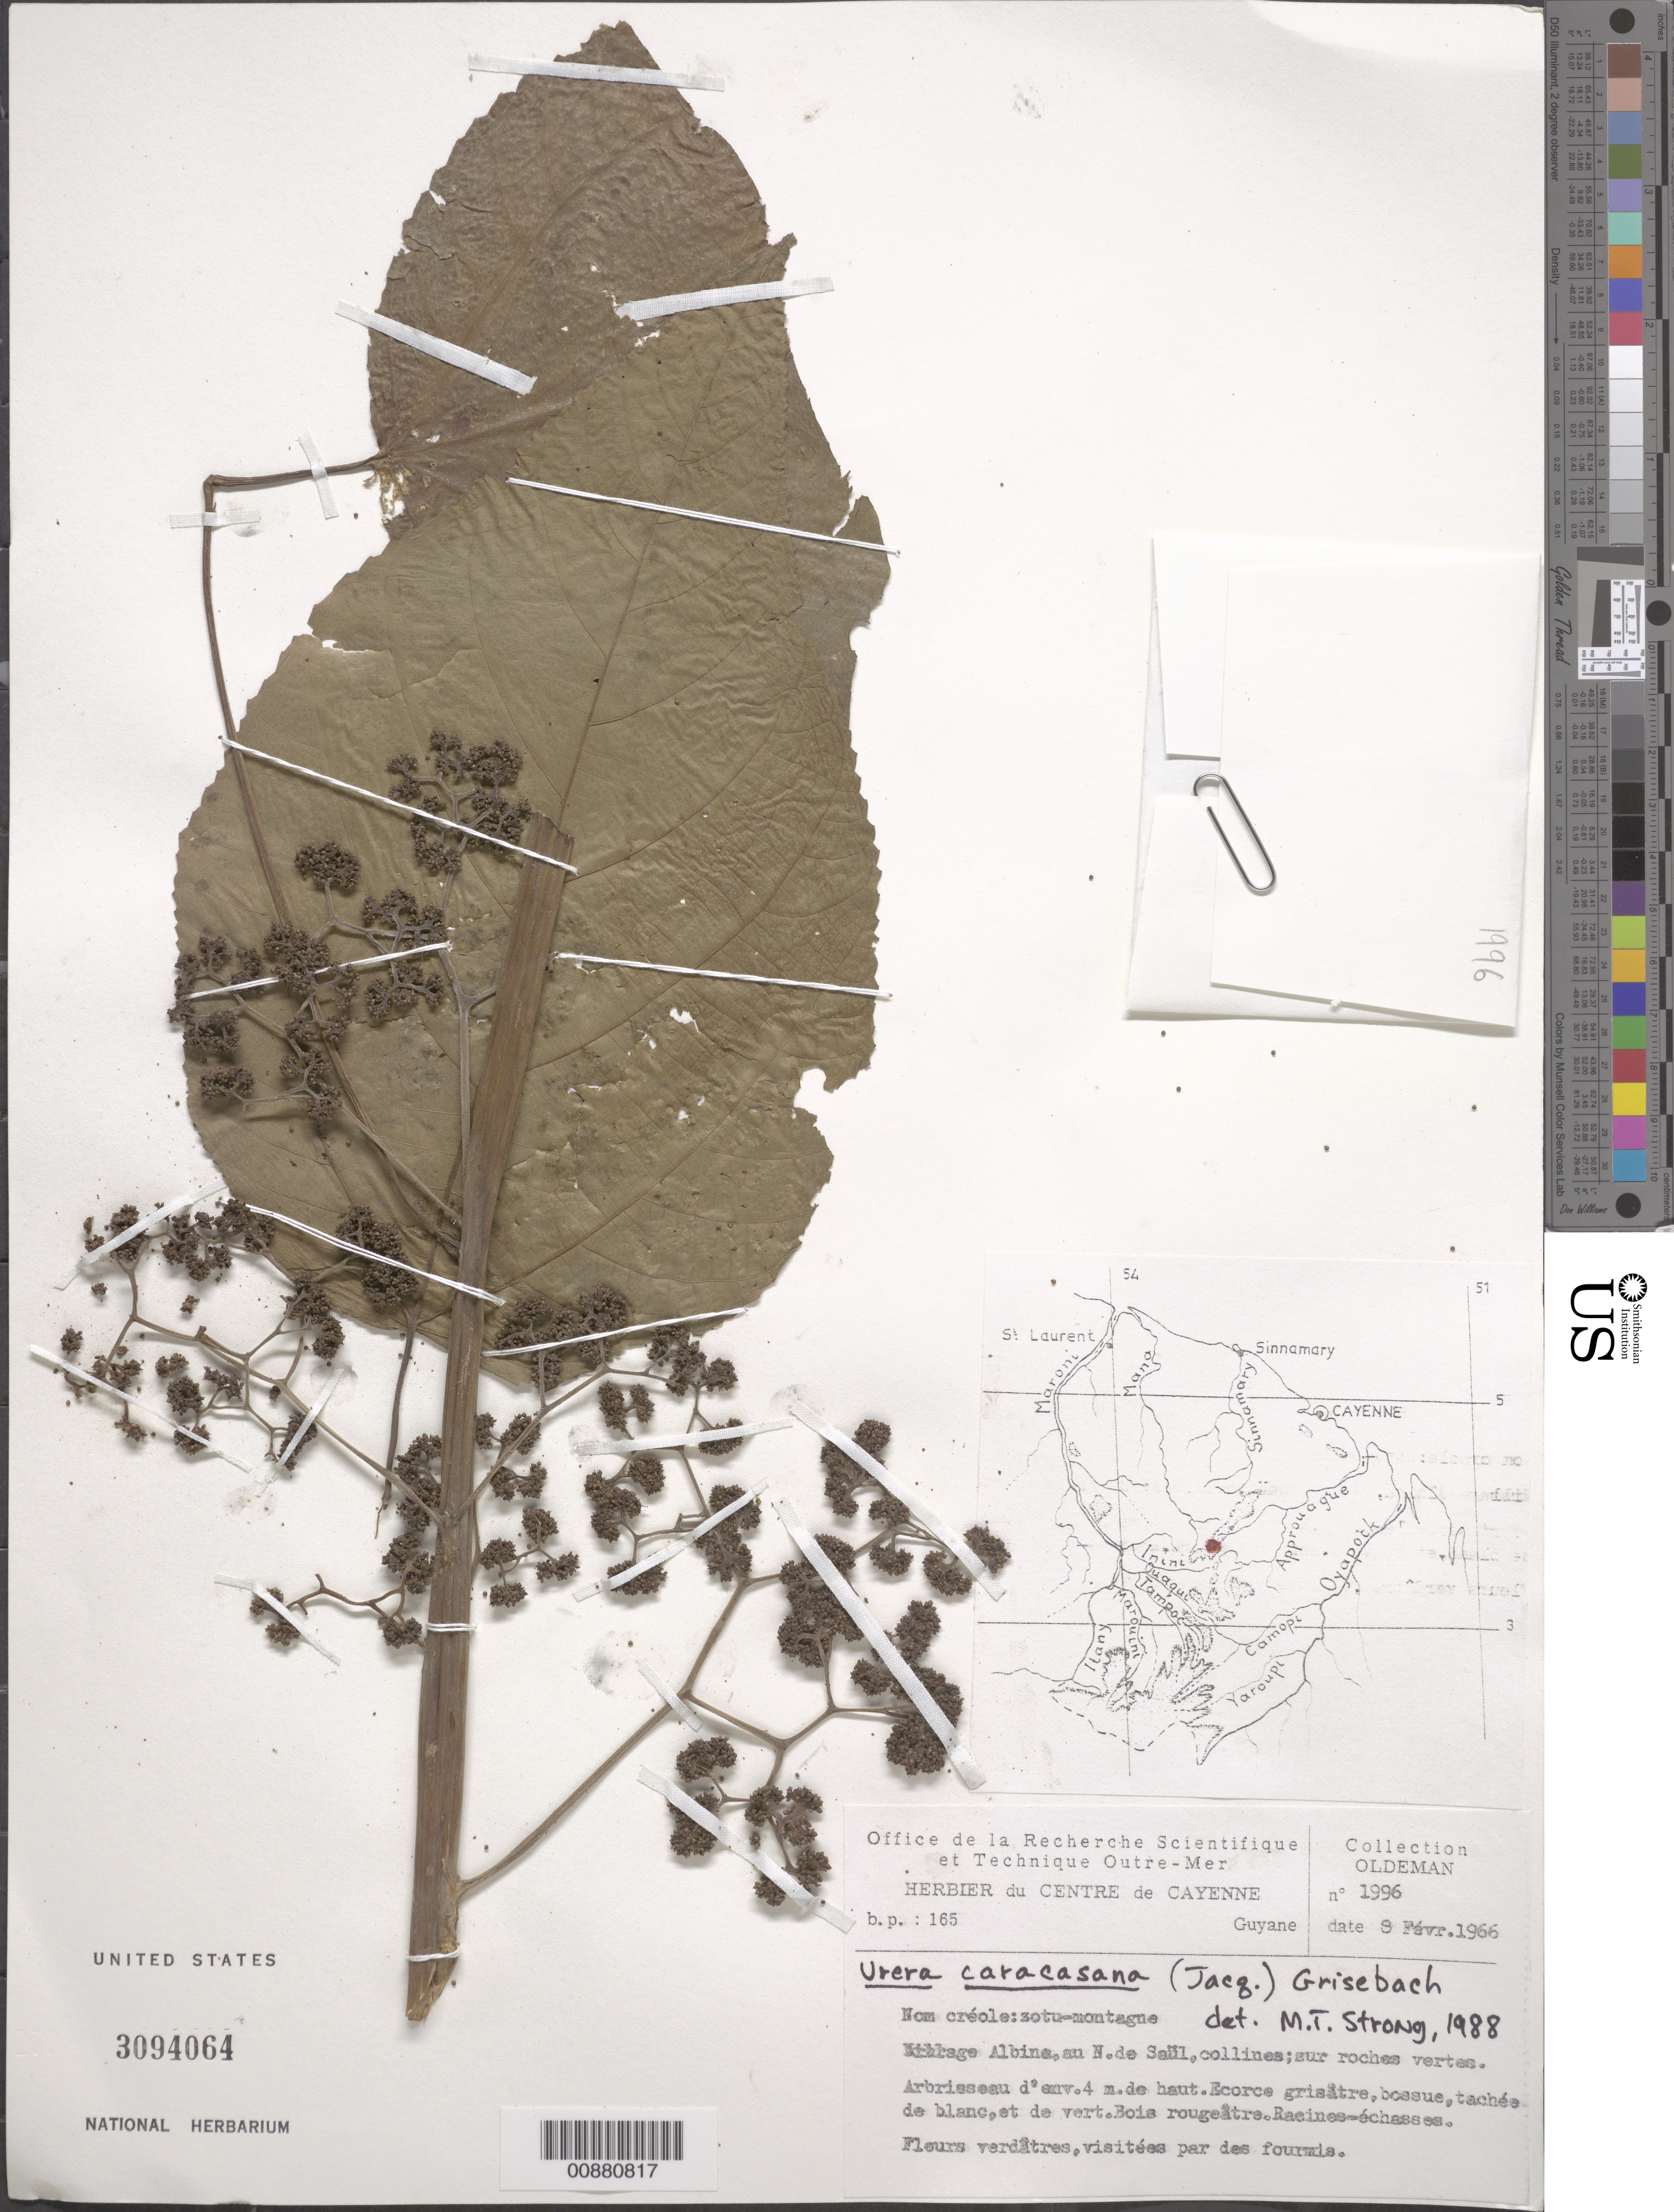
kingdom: Plantae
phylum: Tracheophyta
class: Magnoliopsida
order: Rosales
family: Urticaceae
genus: Urera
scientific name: Urera caracasana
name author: (Jacq.) Gaudich. ex Griseb.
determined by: Strong, M. T., (US), Smithsonian Institution - National Museum of Natural History (UNITED STATES)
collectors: R. Oldeman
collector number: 1996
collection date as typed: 8-Feb-66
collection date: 1966-02-08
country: French Guiana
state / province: Saint-Laurent-du-Maroni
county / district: Saül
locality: Village Albine, N de Saül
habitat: Collines, sur roches vertes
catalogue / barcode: US 3094064